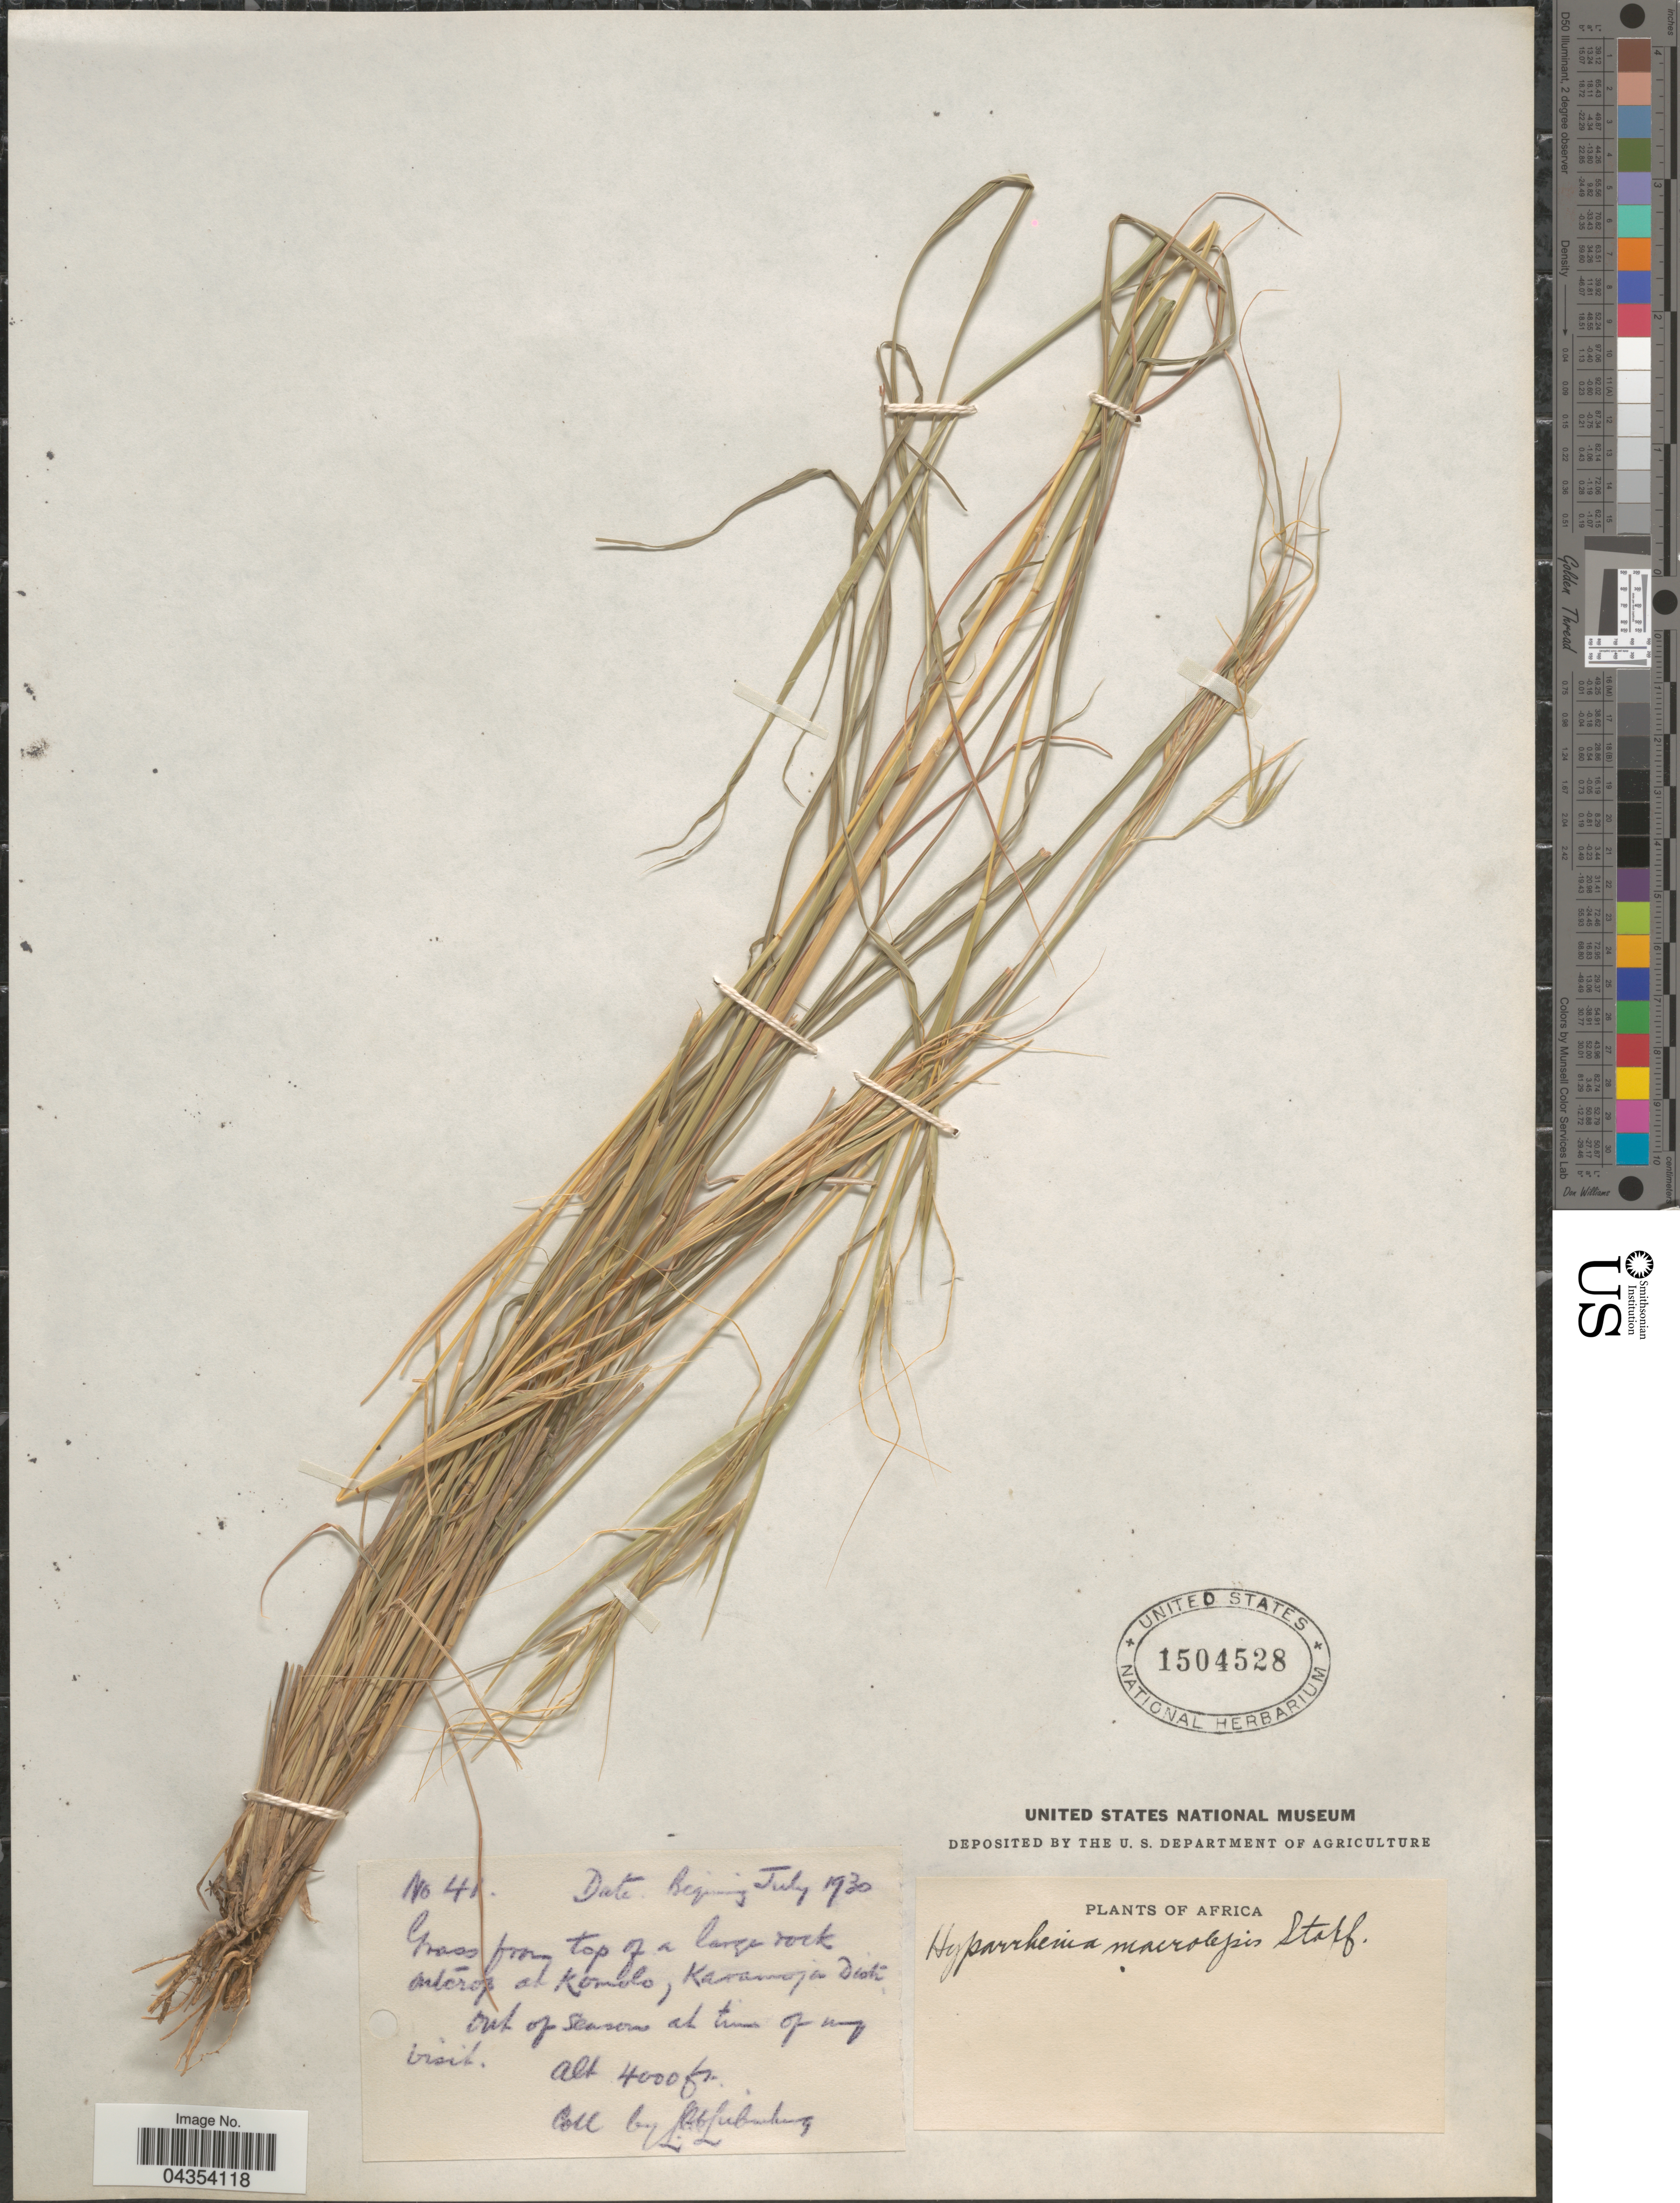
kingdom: Plantae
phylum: Tracheophyta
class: Liliopsida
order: Poales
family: Poaceae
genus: Hyperthelia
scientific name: Hyperthelia dissoluta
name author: (Nees ex Steud.) Clayton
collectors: L. Liebenberg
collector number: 41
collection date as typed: Beginning July 1930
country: Uganda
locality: Outcrop at Komolo, Karamoja Distr. Africa.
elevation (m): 1219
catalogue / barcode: US 1504528